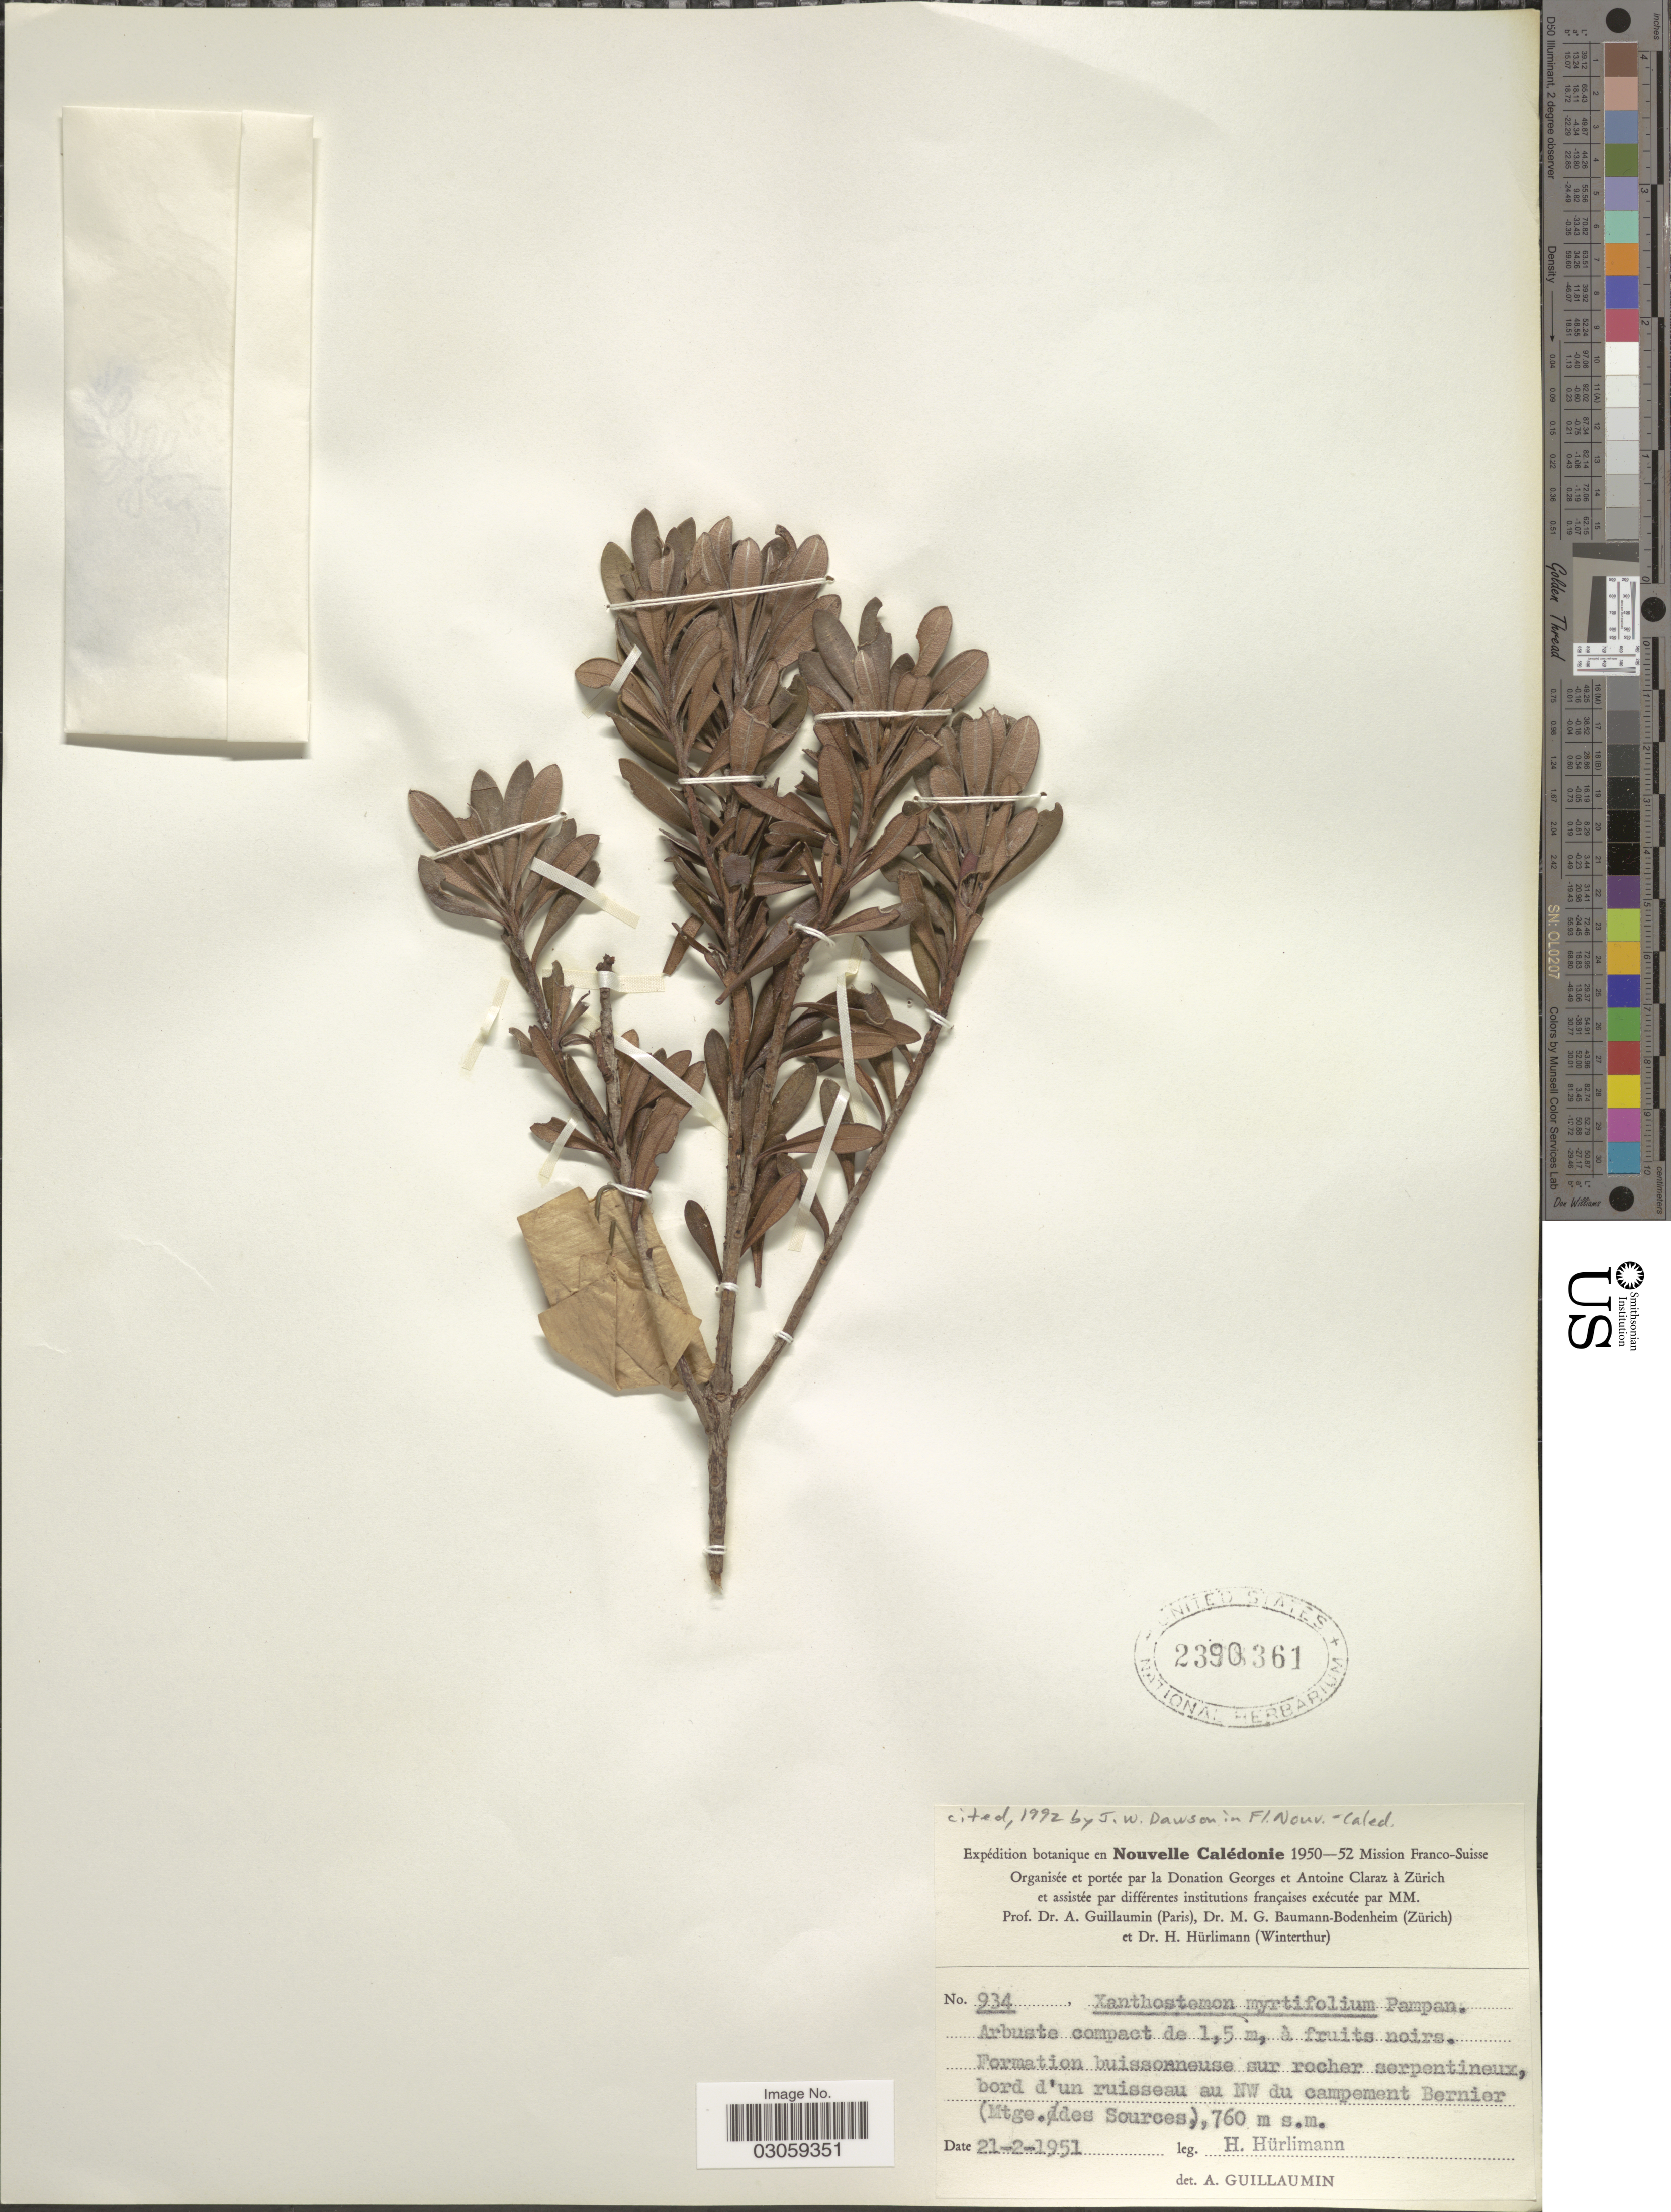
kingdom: Plantae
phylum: Tracheophyta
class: Magnoliopsida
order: Myrtales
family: Myrtaceae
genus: Xanthostemon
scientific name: Xanthostemon myrtifolius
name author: (Brongn. & Gris) Pamp. ex Pampal.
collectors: H. Hürlimann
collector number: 934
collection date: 1951-02-21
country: New Caledonia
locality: En Nouvelle-Calédonie. Bord d'un ruisseau au NW du campement Bernier (Mtge. des Sources).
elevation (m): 760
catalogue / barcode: US 2390361